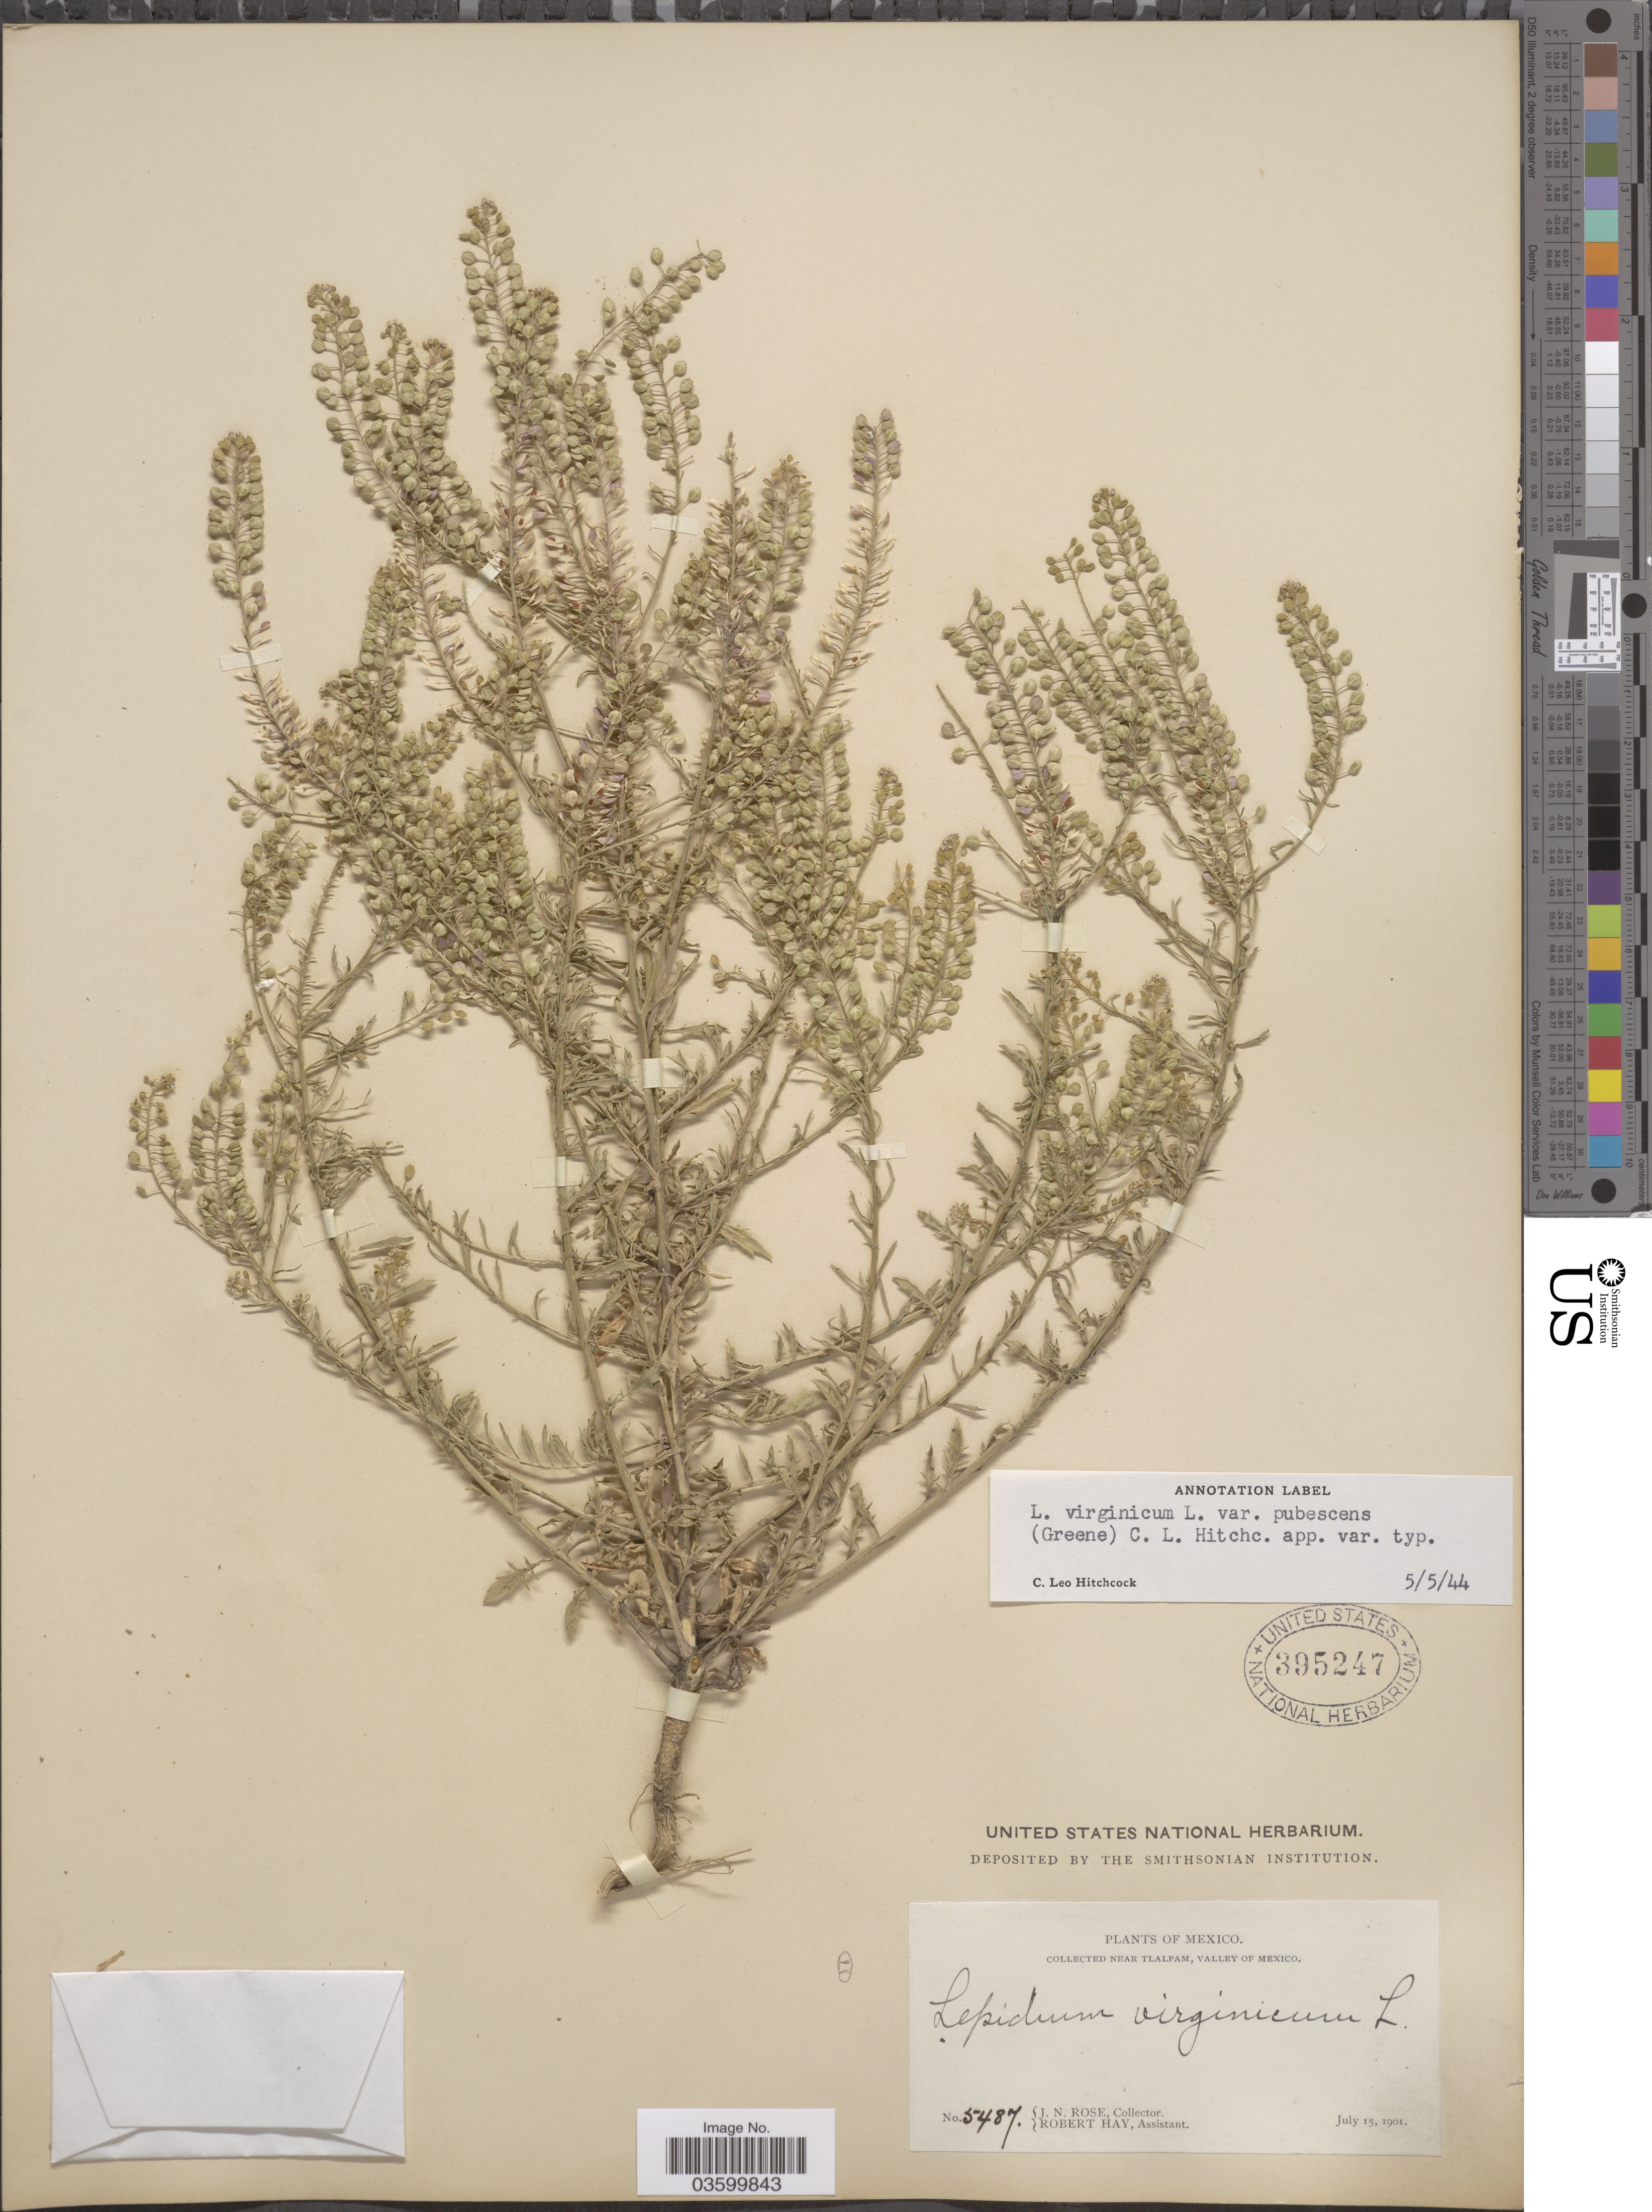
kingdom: Plantae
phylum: Tracheophyta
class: Magnoliopsida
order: Brassicales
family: Brassicaceae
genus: Lepidium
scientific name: Lepidium virginicum var. pubescens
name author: (Greene) C.L. Hitchc.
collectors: J. N. Rose & R. Hay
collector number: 5487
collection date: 1901-07-15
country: Mexico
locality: Near Tlalpam, Valley of Mexico.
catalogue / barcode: US 395247